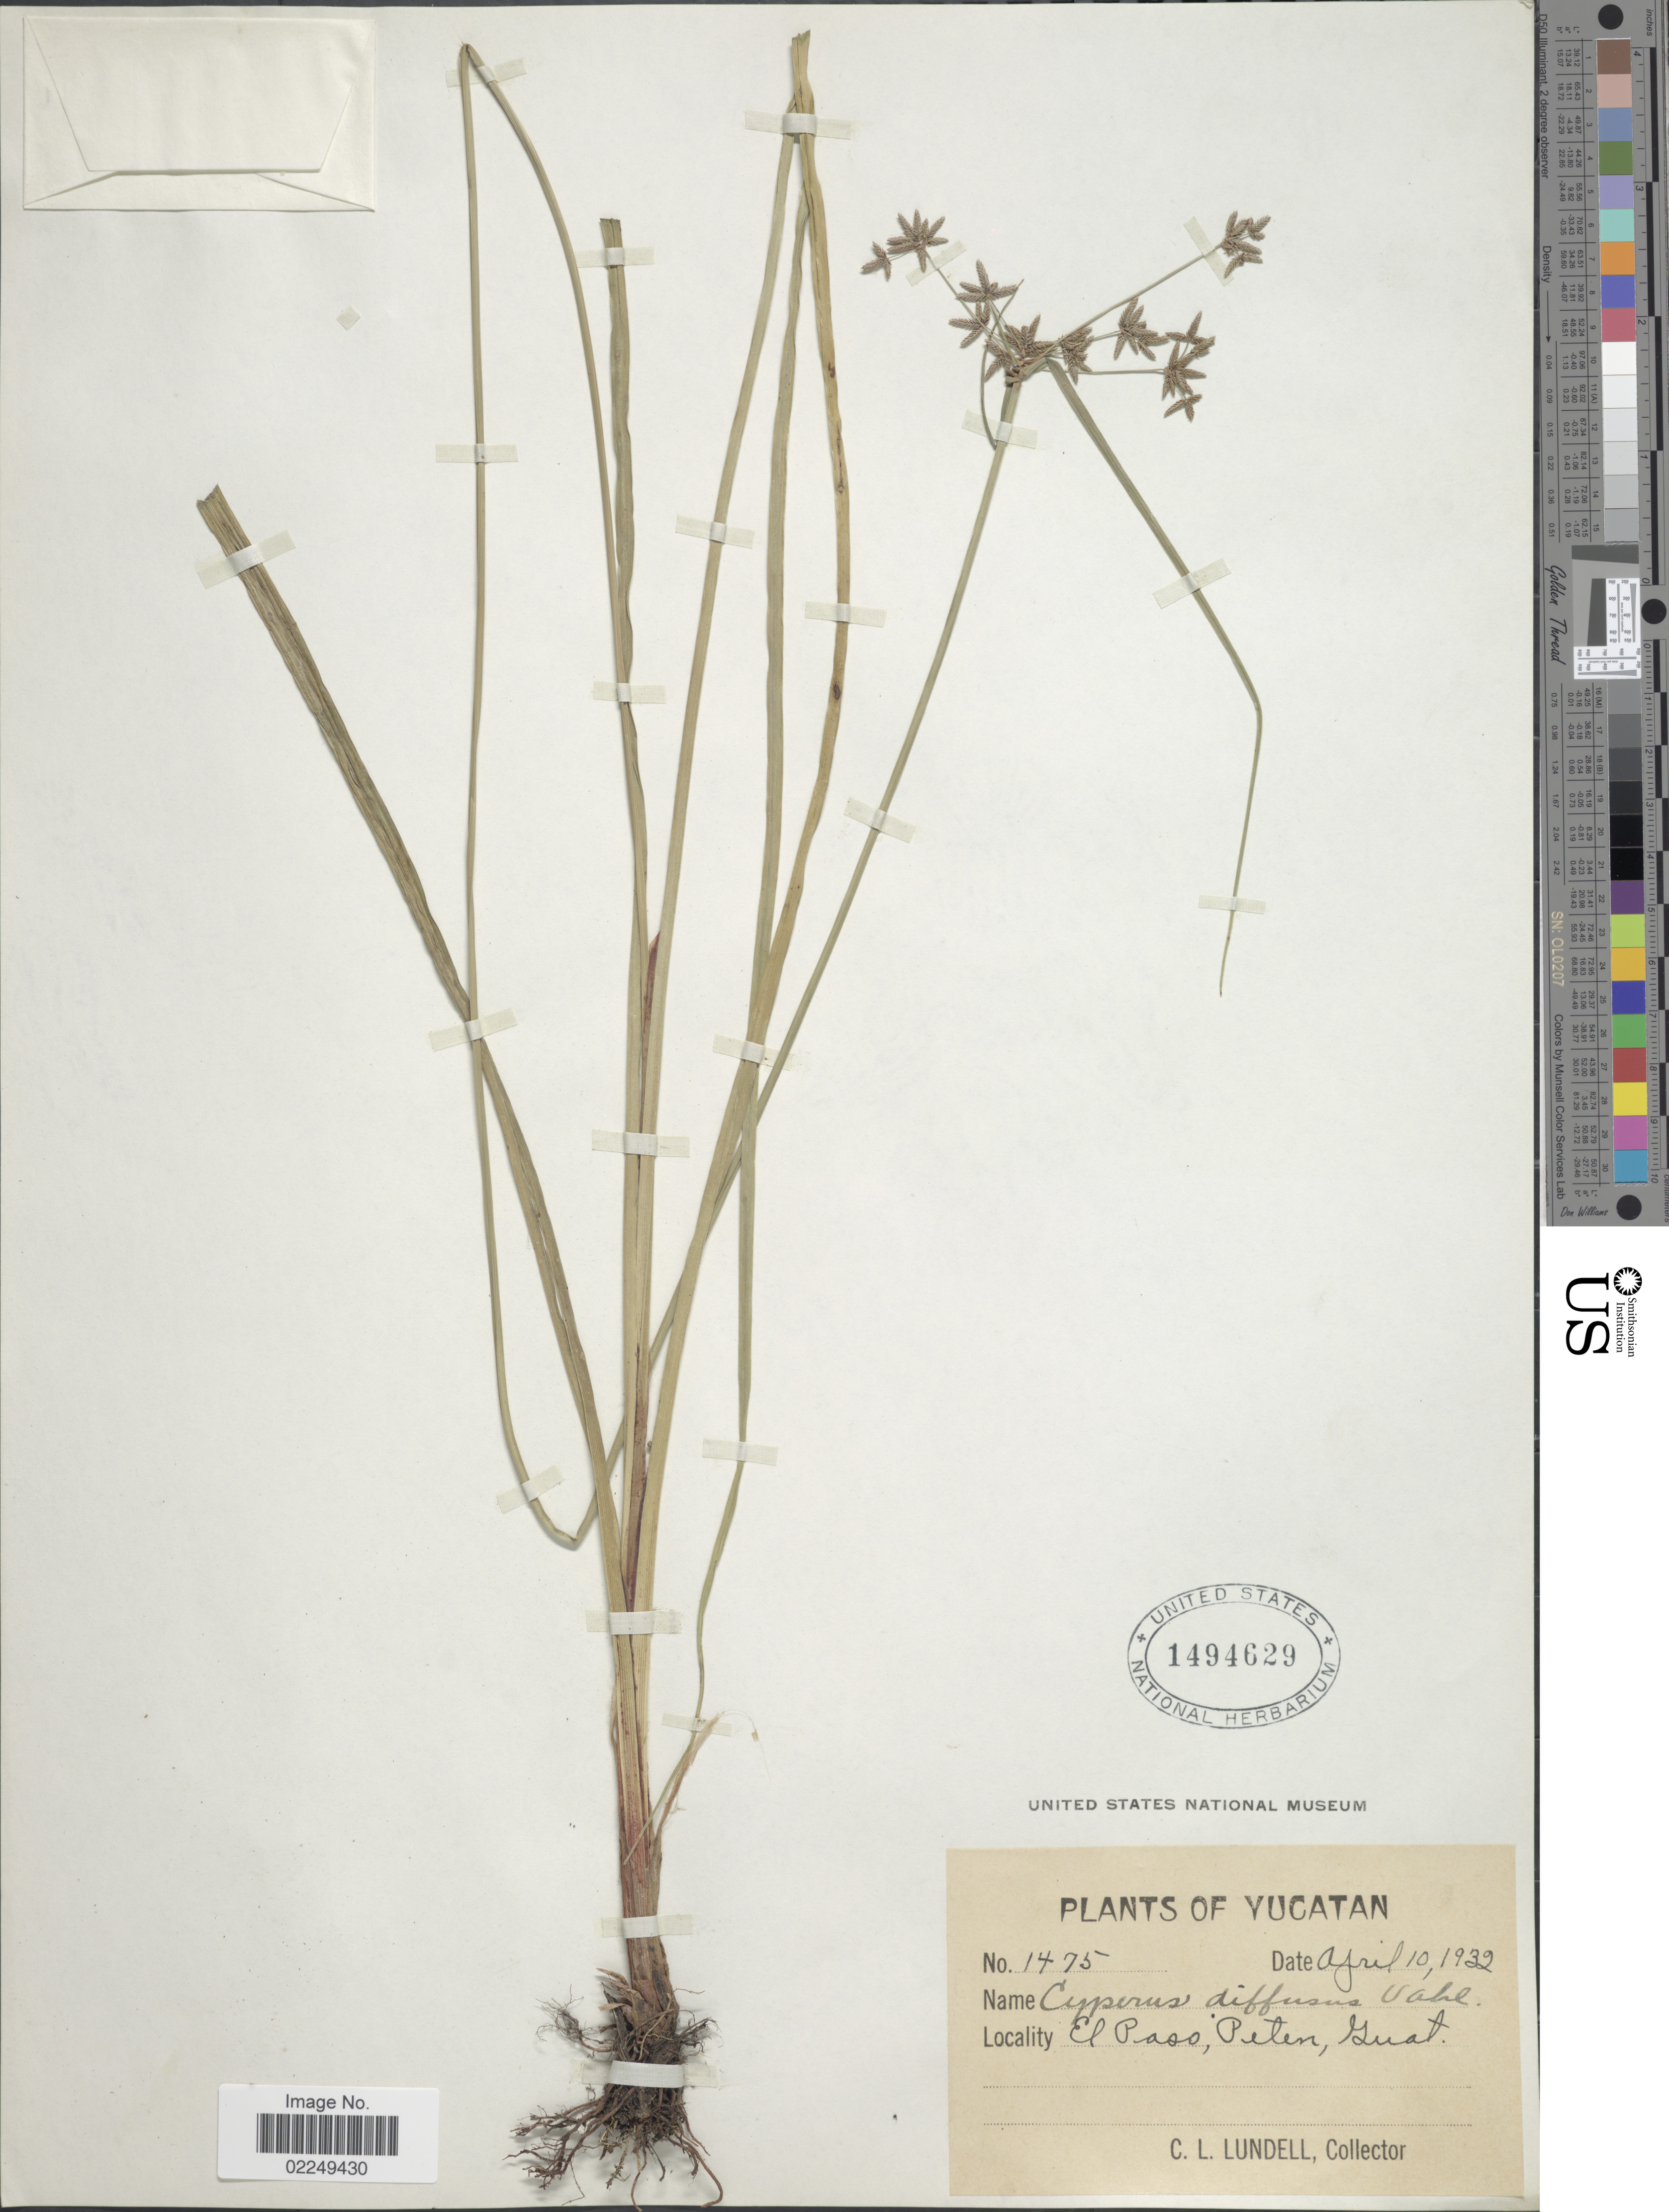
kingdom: Plantae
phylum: Tracheophyta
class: Liliopsida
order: Poales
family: Cyperaceae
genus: Cyperus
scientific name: Cyperus laxus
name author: Lam.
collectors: C. L. Lundell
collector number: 1475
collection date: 1932-04-10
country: Guatemala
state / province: El Petén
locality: El Paso, Peten, Guat.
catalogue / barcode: US 1494629